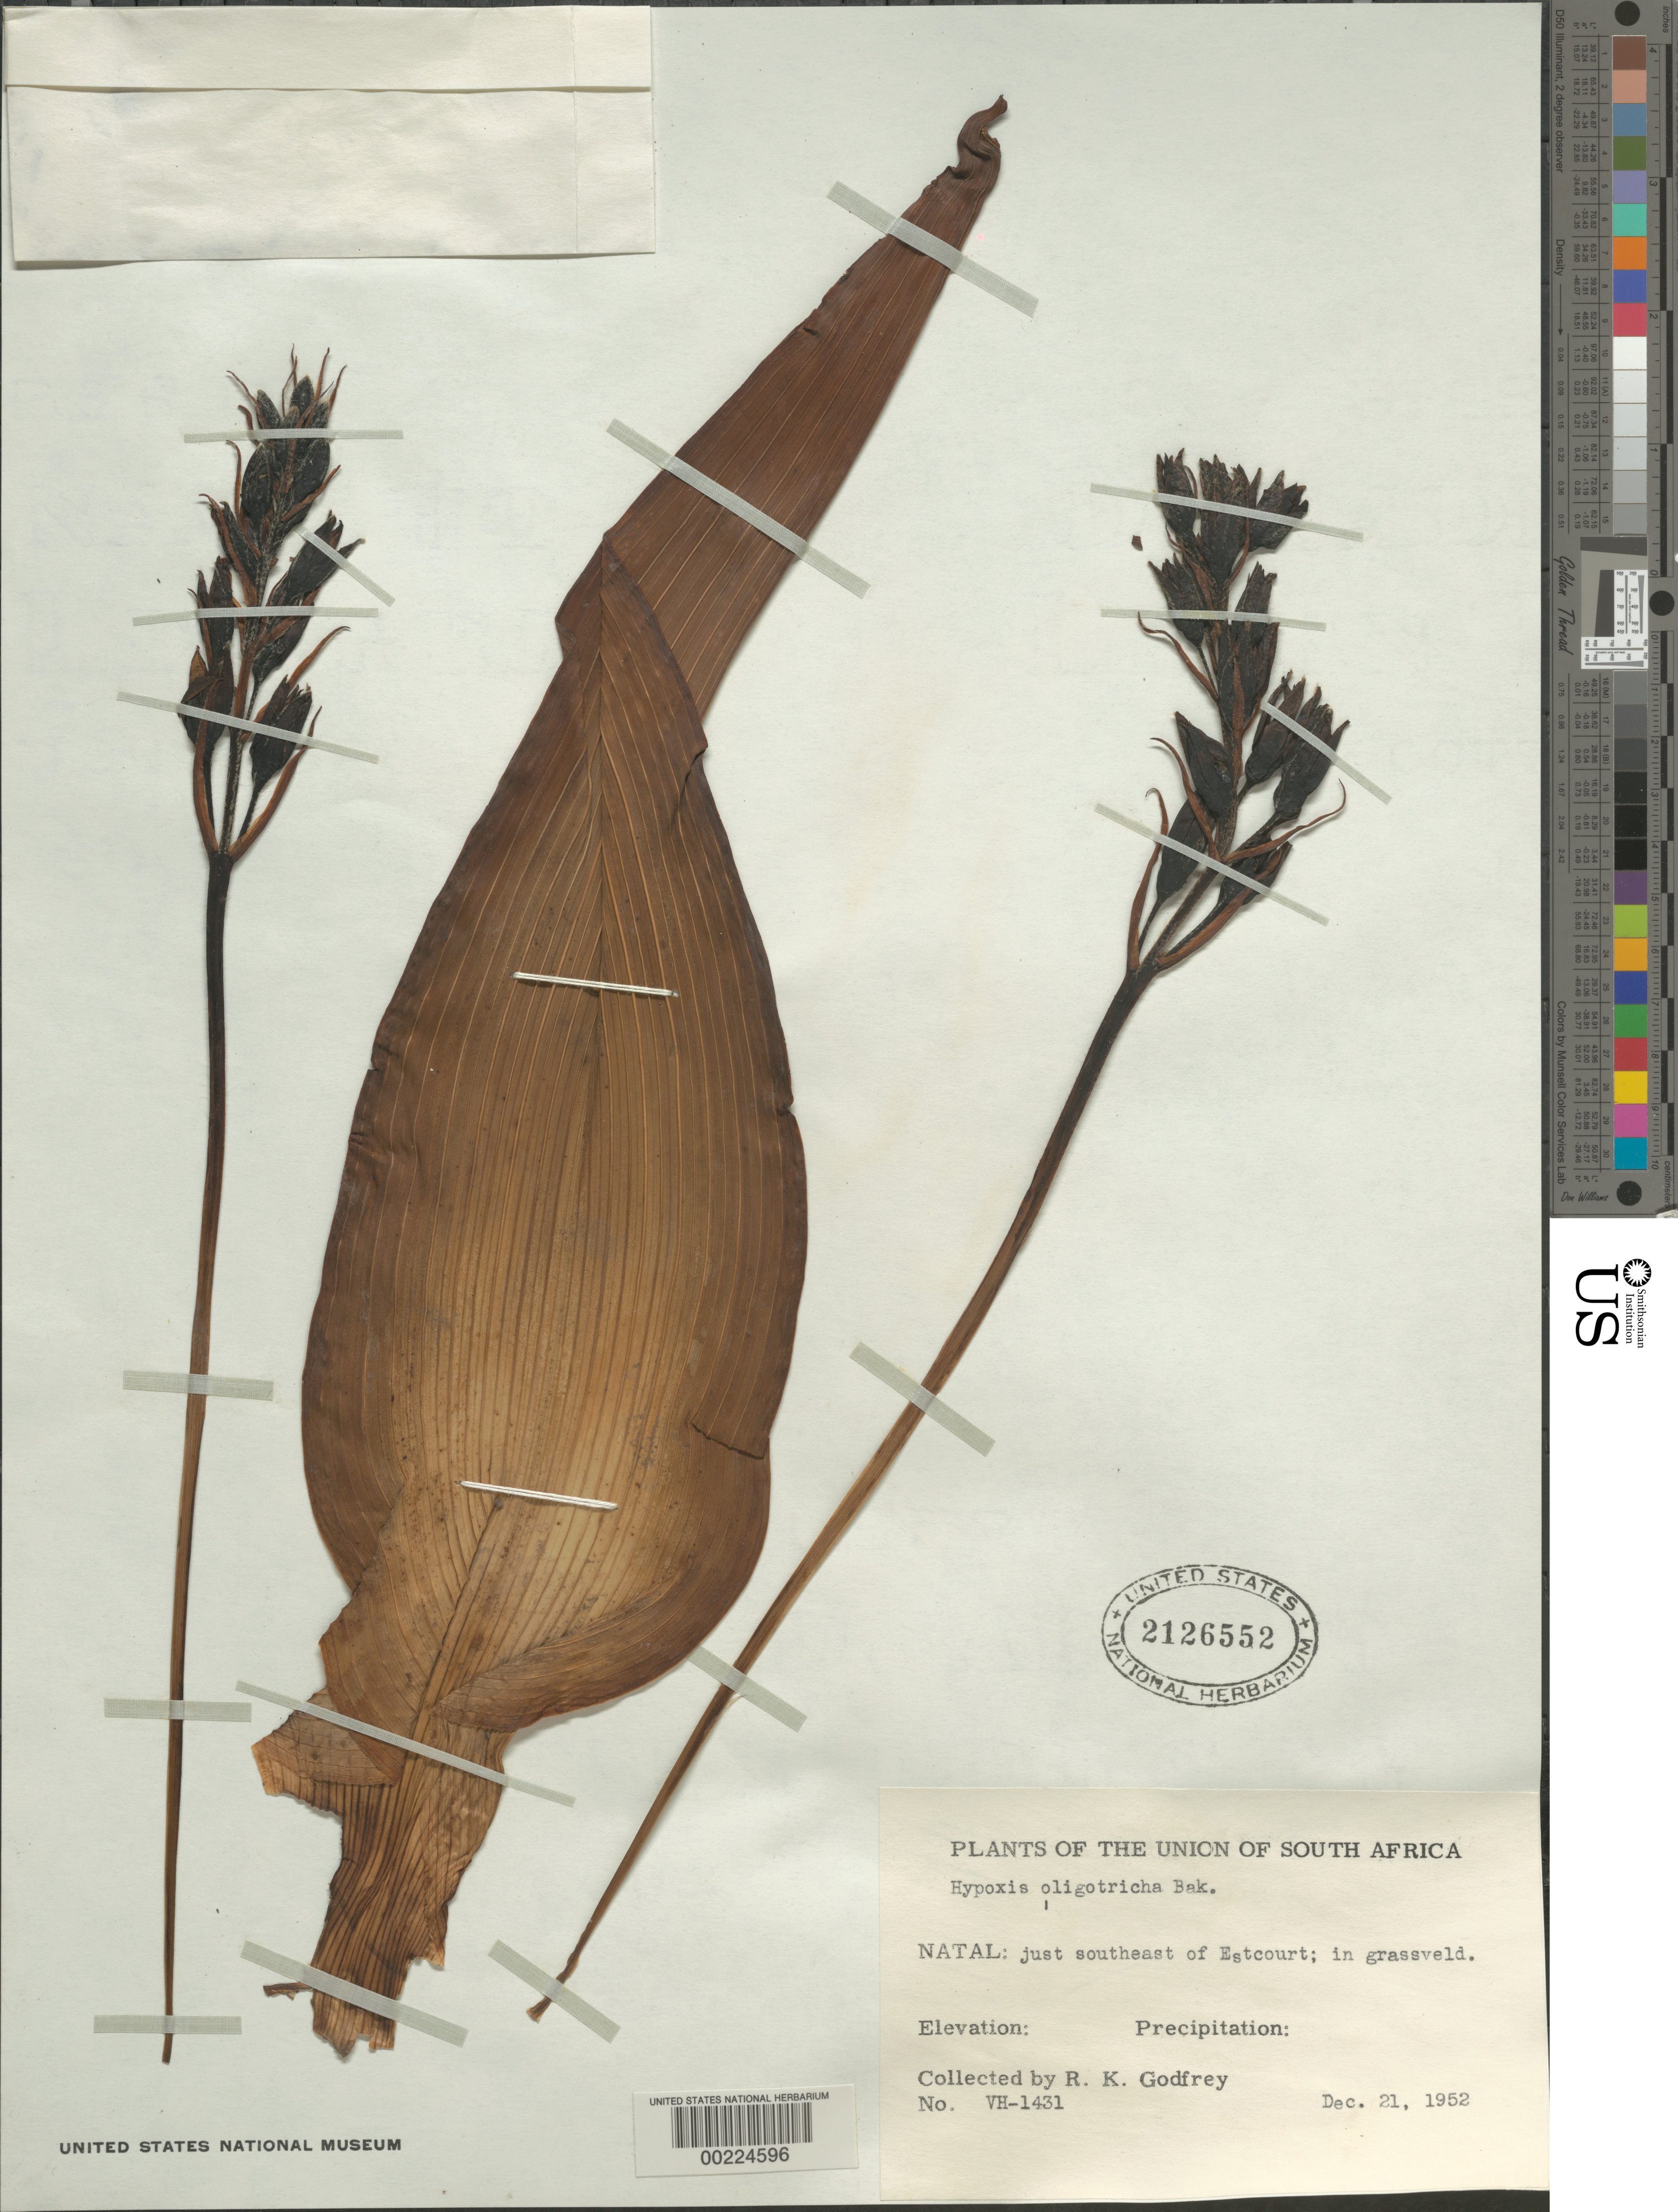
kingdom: Plantae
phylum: Tracheophyta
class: Liliopsida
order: Asparagales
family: Hypoxidaceae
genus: Hypoxis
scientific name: Hypoxis oligotricha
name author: Baker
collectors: R. K. Godfrey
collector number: Vh-1431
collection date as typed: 21 Dec 1952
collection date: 1952-12-21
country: South Africa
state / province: KwaZulu-Natal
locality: Just se of estcourt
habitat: Grassveld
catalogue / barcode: US 2126552